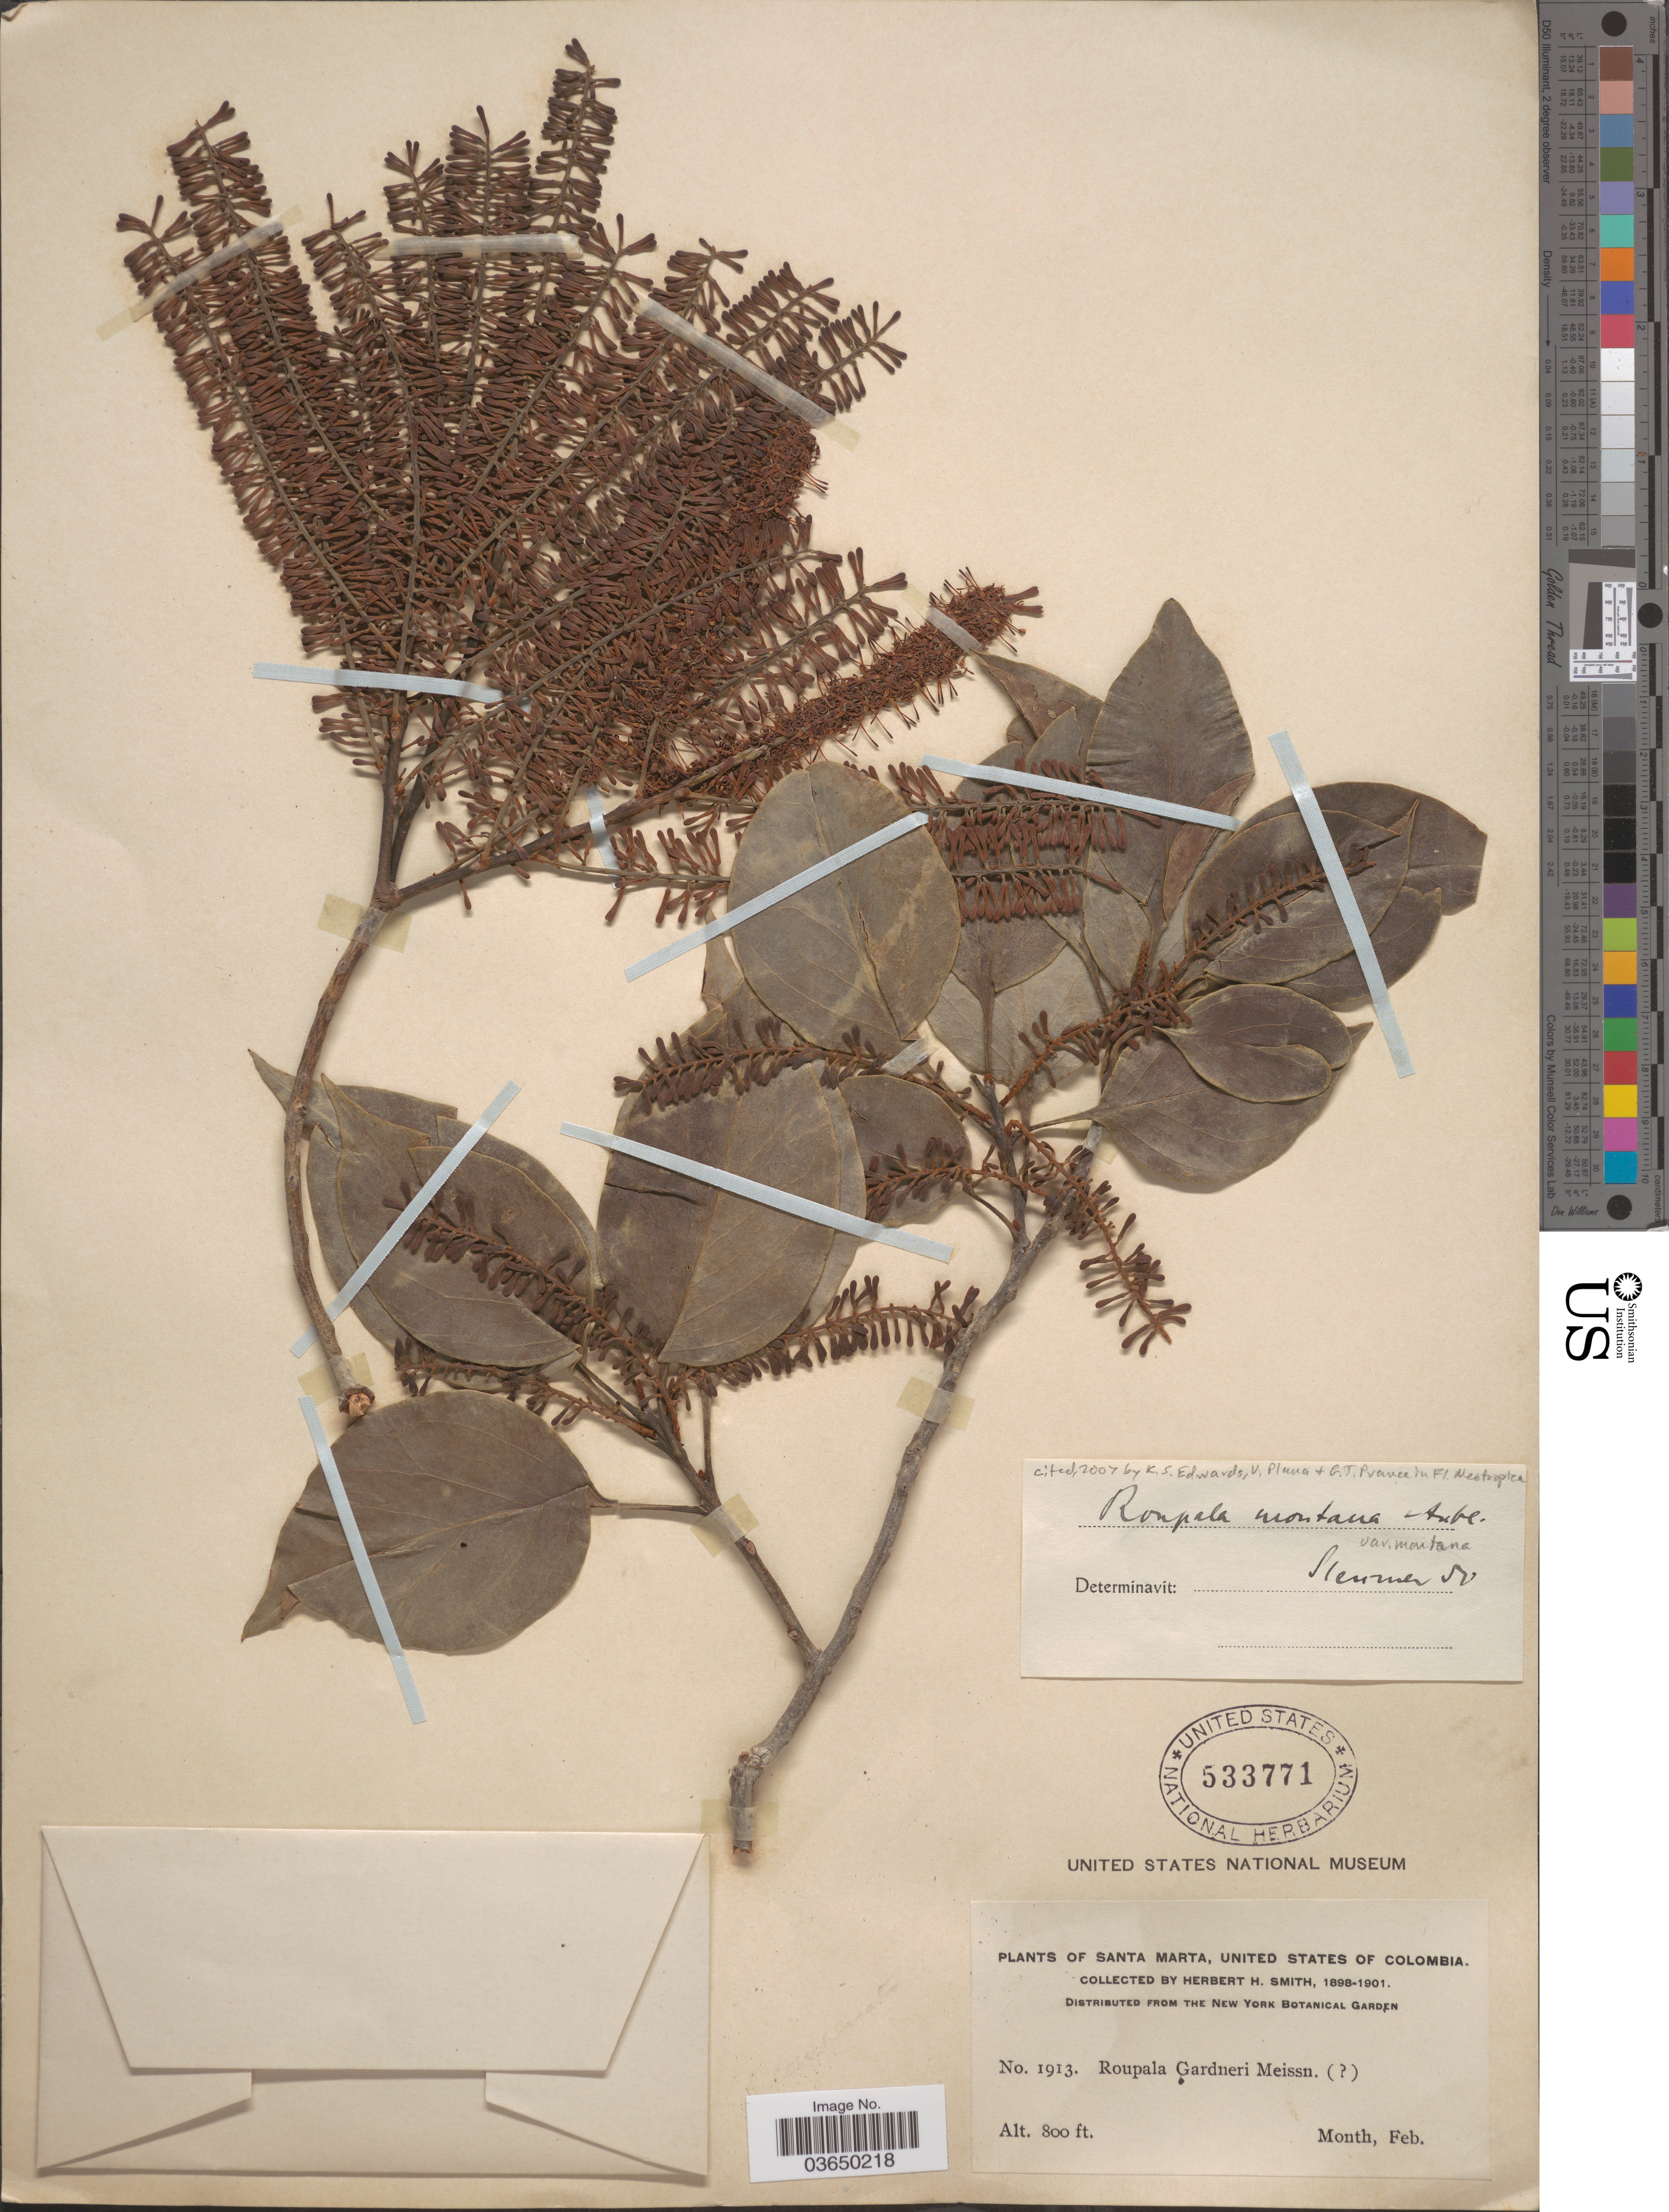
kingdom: Plantae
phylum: Tracheophyta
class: Magnoliopsida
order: Proteales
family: Proteaceae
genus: Roupala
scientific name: Roupala montana var. montana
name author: Aubl.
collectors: Herbert H. Smith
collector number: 1913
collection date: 1898-02/1901-02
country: Colombia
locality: Santa Marta, United States of Colombia.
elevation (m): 244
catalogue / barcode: US 533771